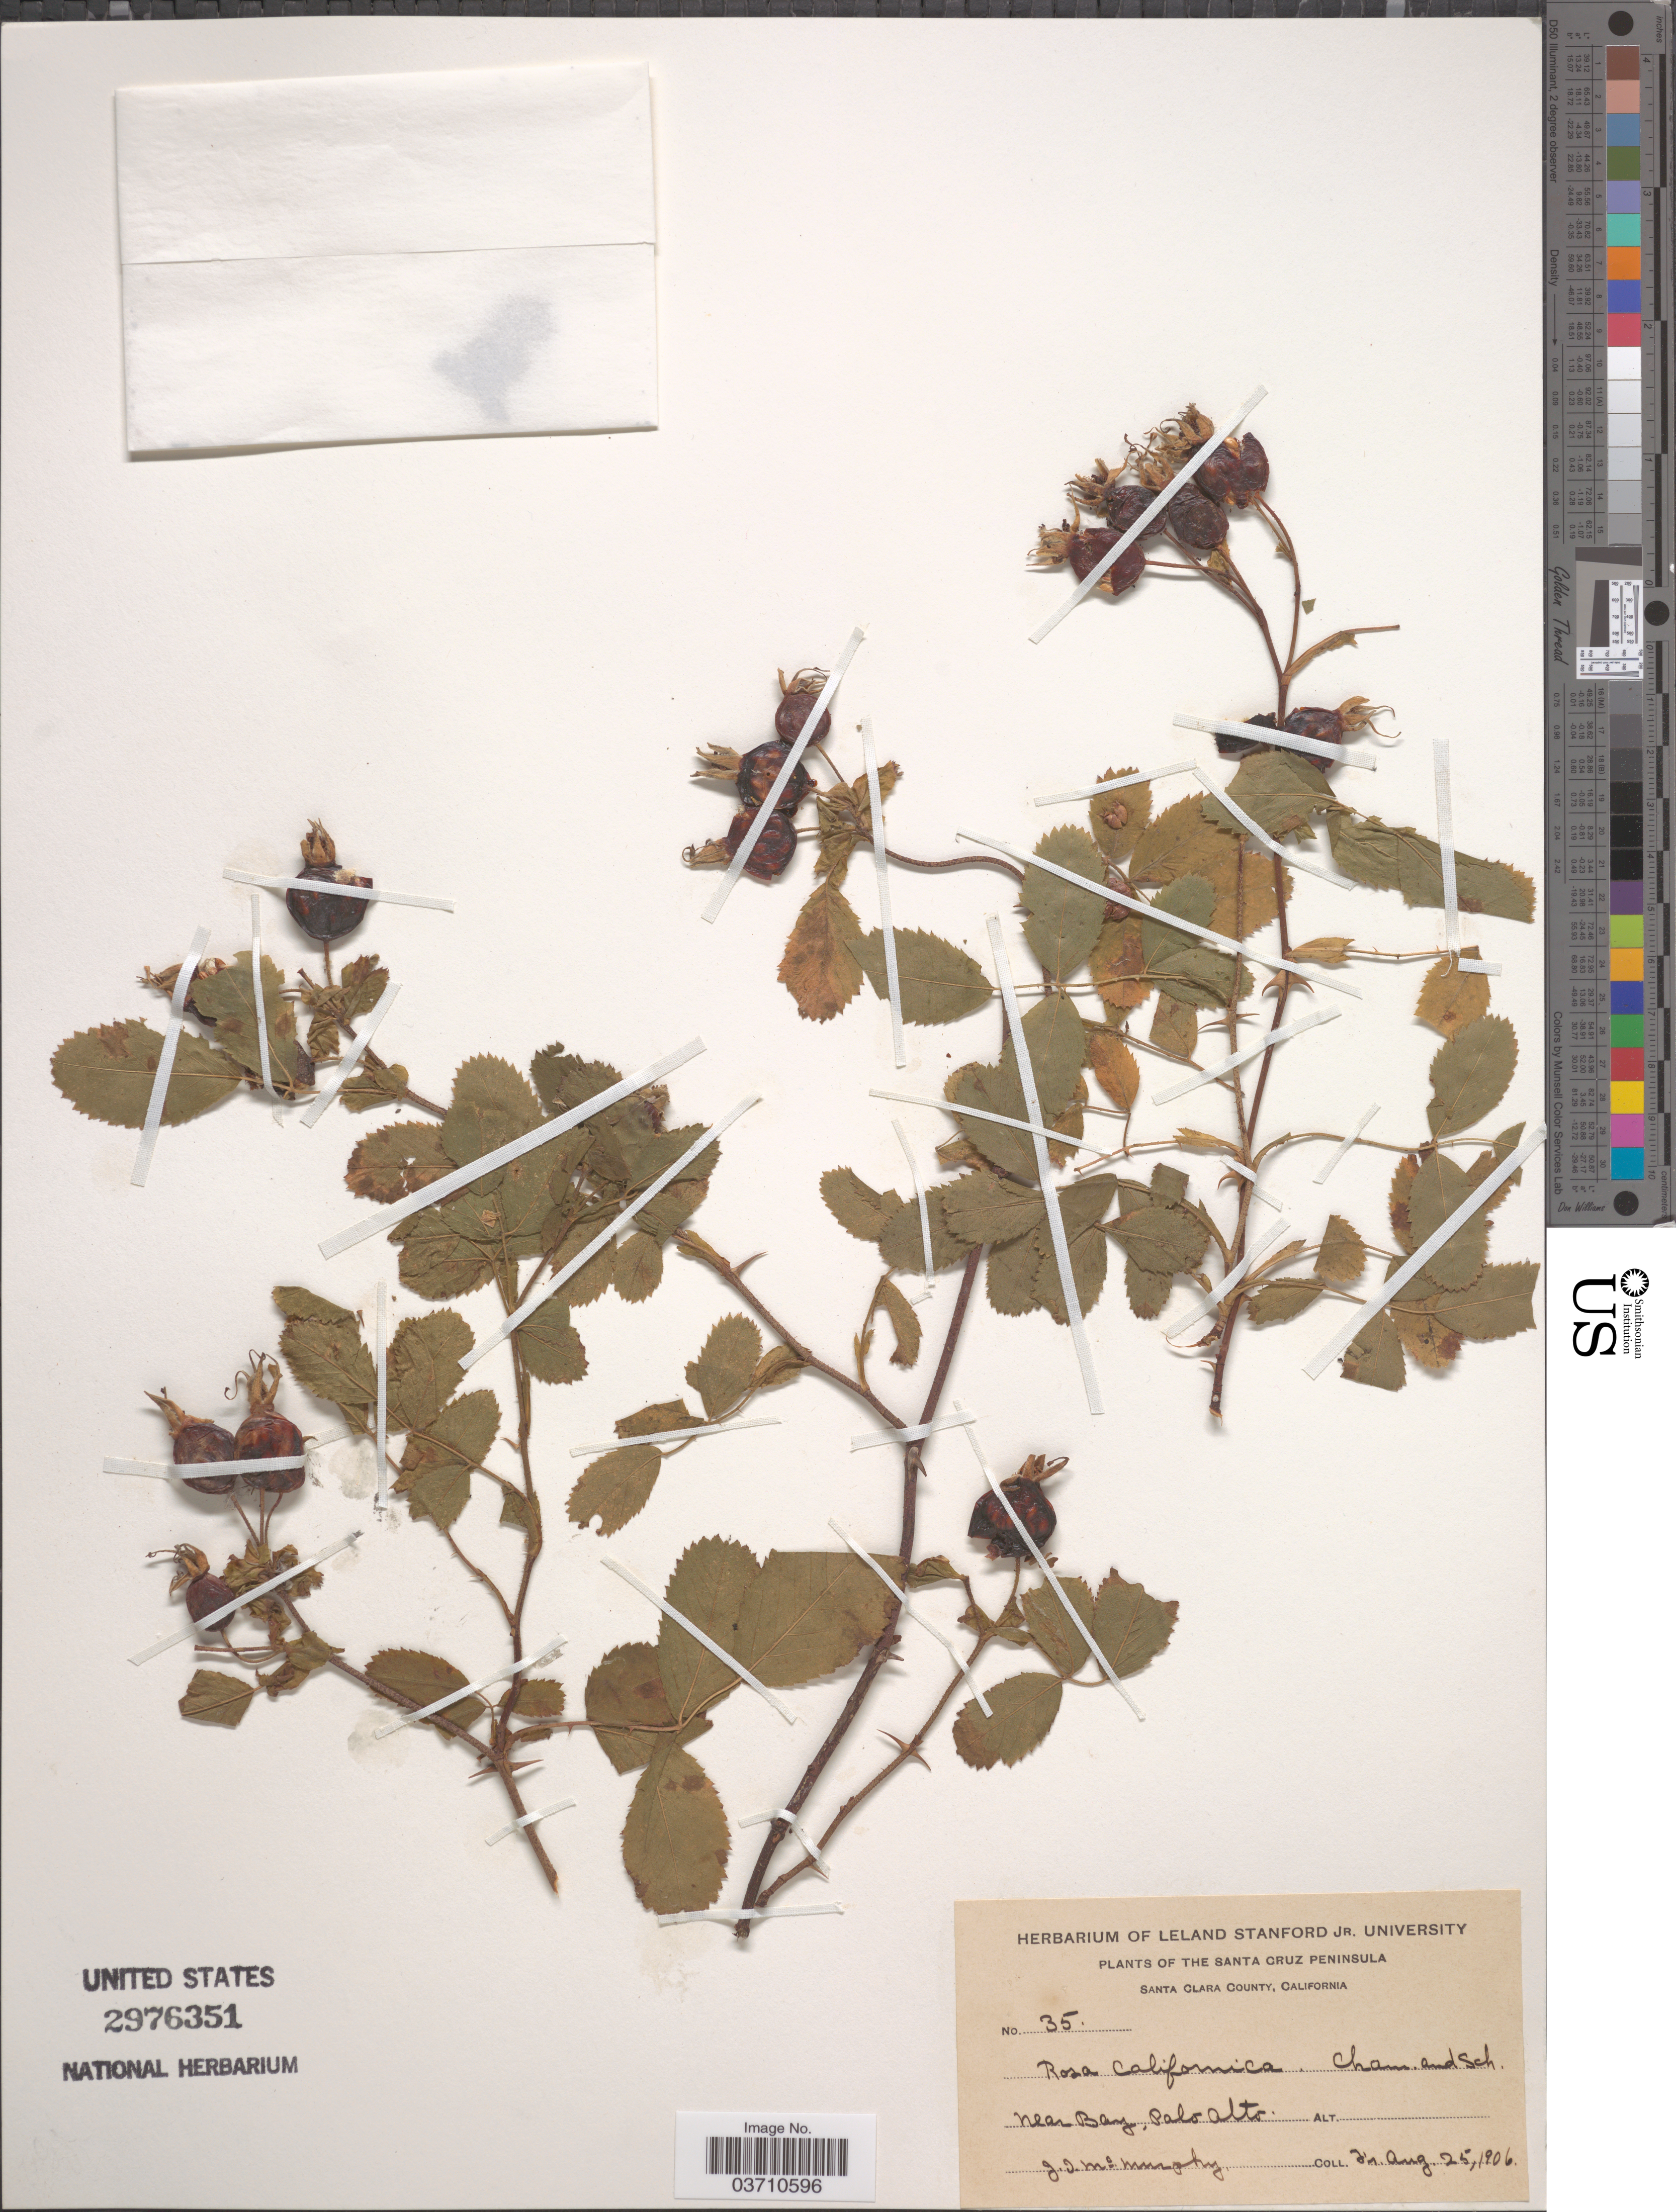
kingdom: Plantae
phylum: Tracheophyta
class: Magnoliopsida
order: Rosales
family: Rosaceae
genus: Rosa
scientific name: Rosa californica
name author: Cham. & Schltdl.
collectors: J. McMurphy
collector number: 35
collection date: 1906-08-25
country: United States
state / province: California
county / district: Santa Clara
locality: The Santa Cruz Peninsula. Santa Clara County. Near Bay, Palo Alto.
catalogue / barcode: US 2976351